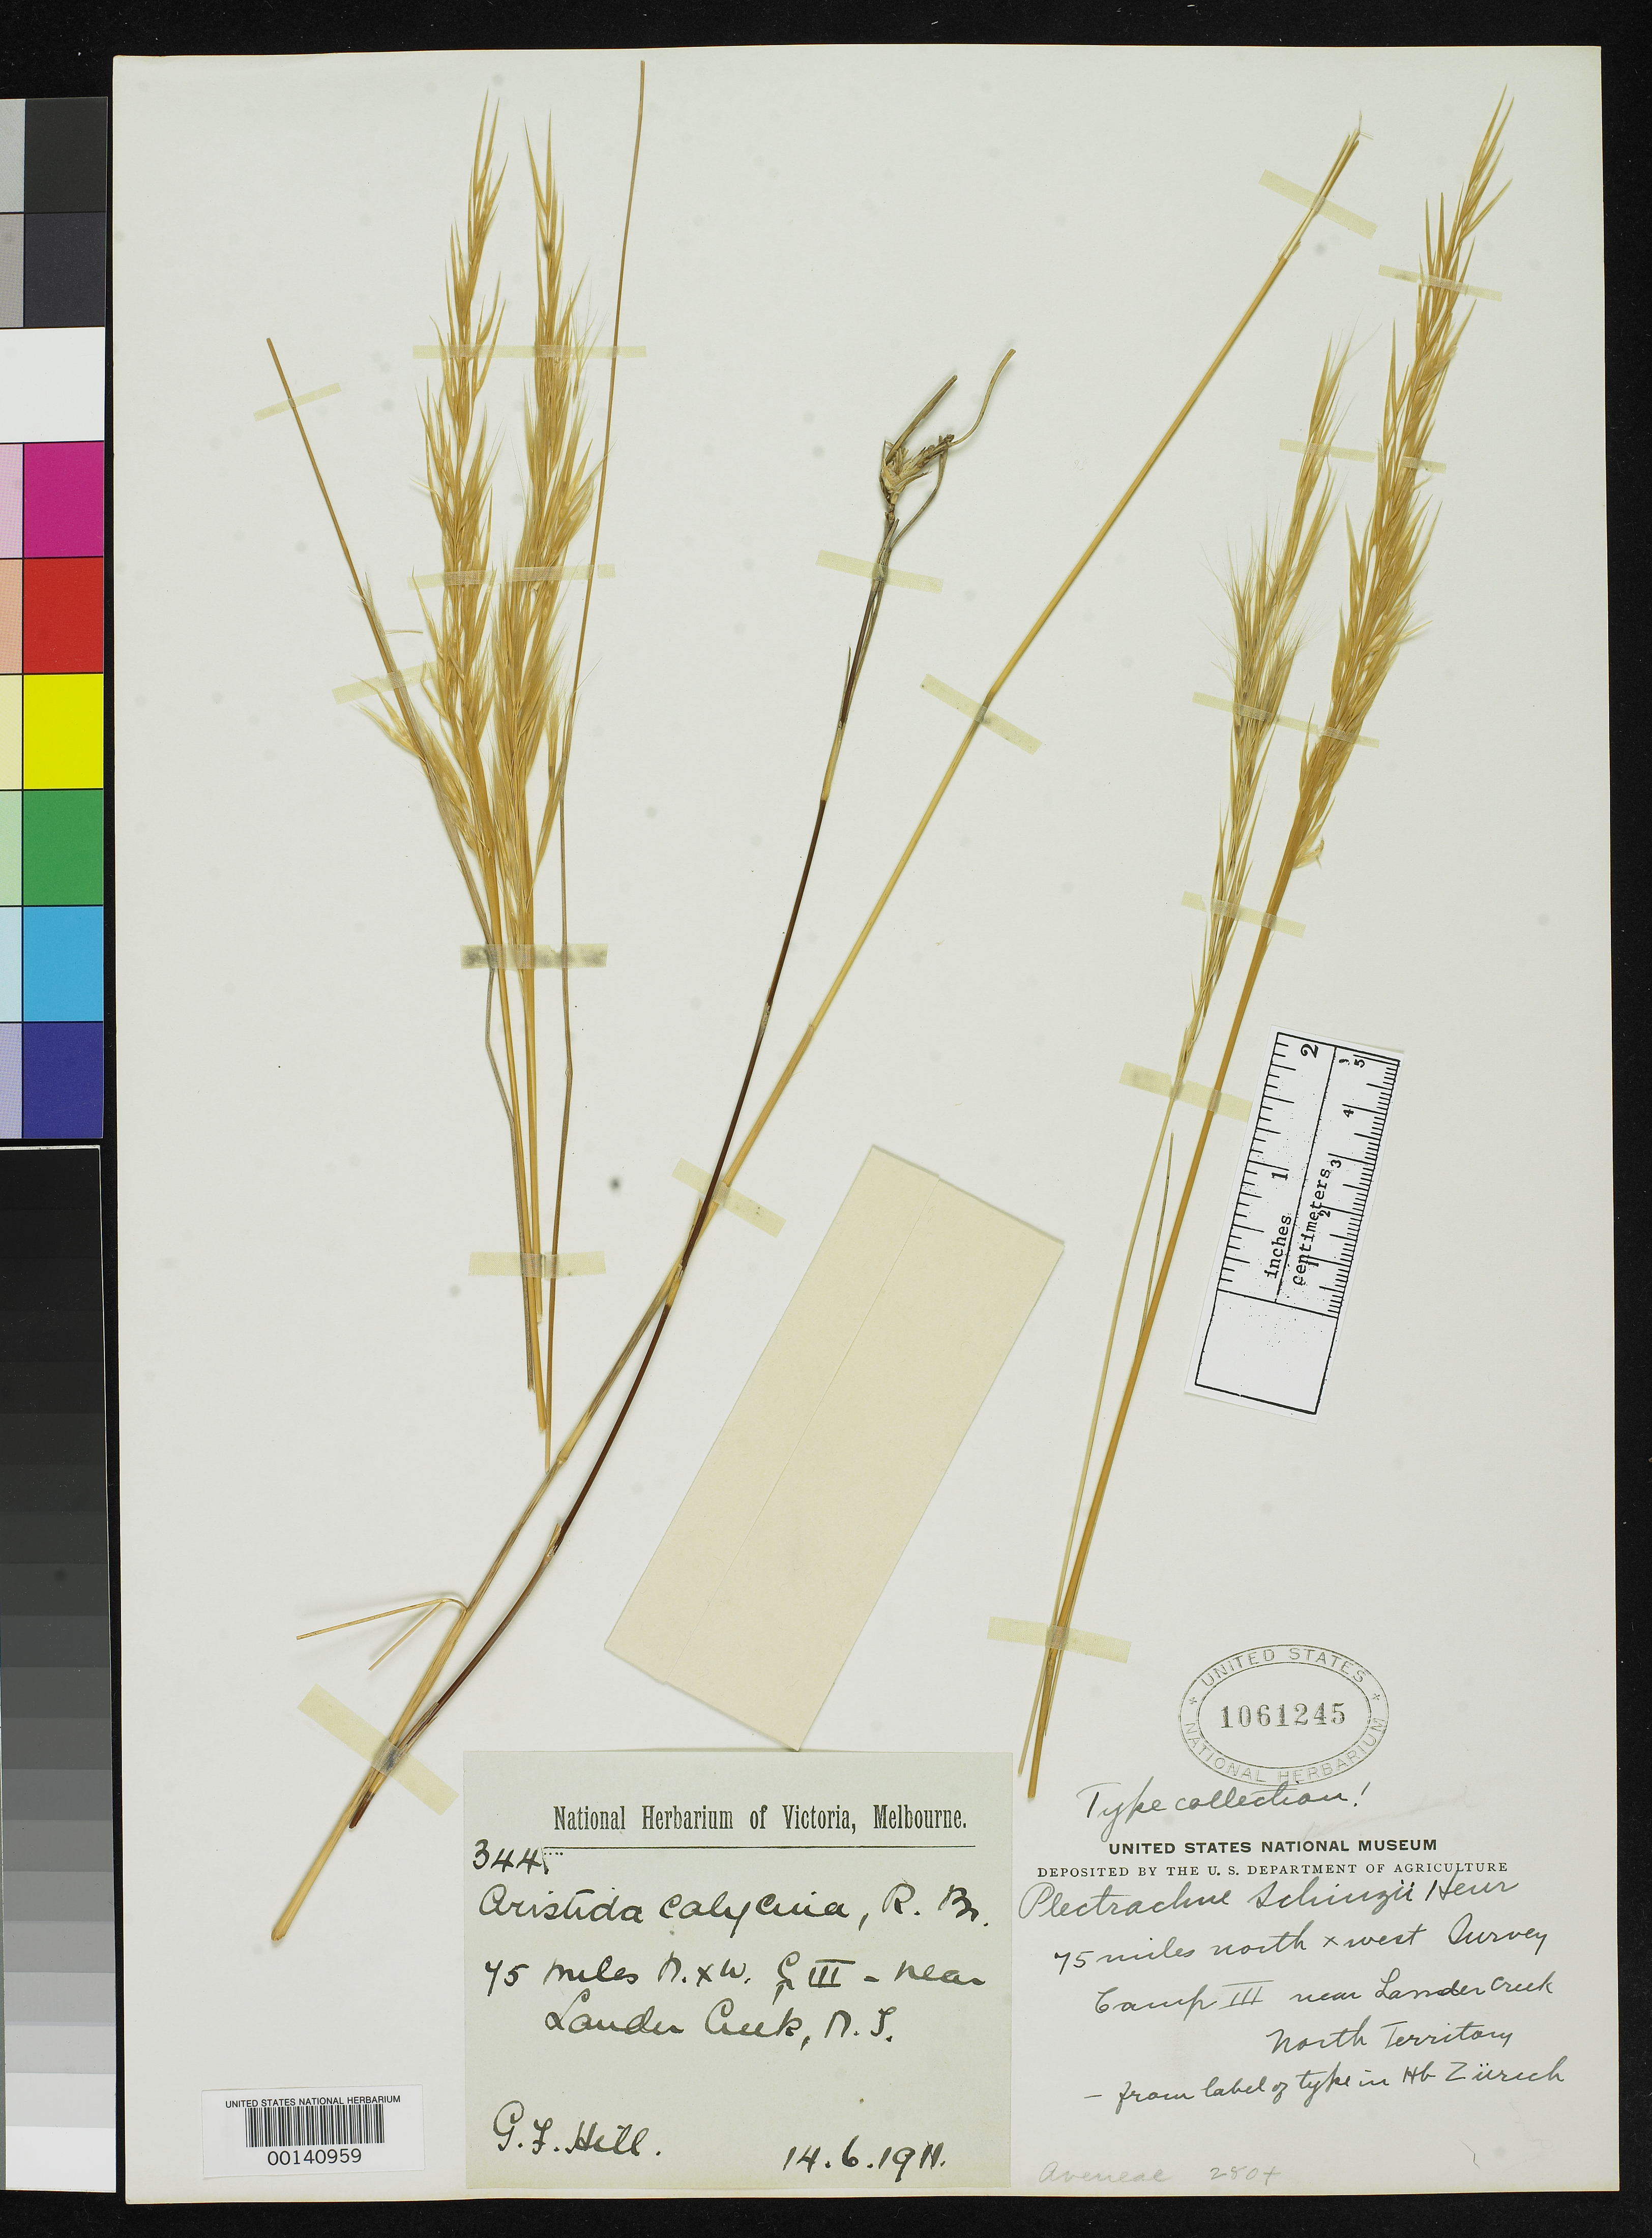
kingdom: Plantae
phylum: Tracheophyta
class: Liliopsida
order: Poales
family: Poaceae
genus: Plectrachne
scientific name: Plectrachne schinzii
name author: Henr.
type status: Isotype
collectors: G. Hill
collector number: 344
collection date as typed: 14 Jun 1911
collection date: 1911-06-14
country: Australia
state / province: Northern Territory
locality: Lander Creek.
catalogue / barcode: US 1061245